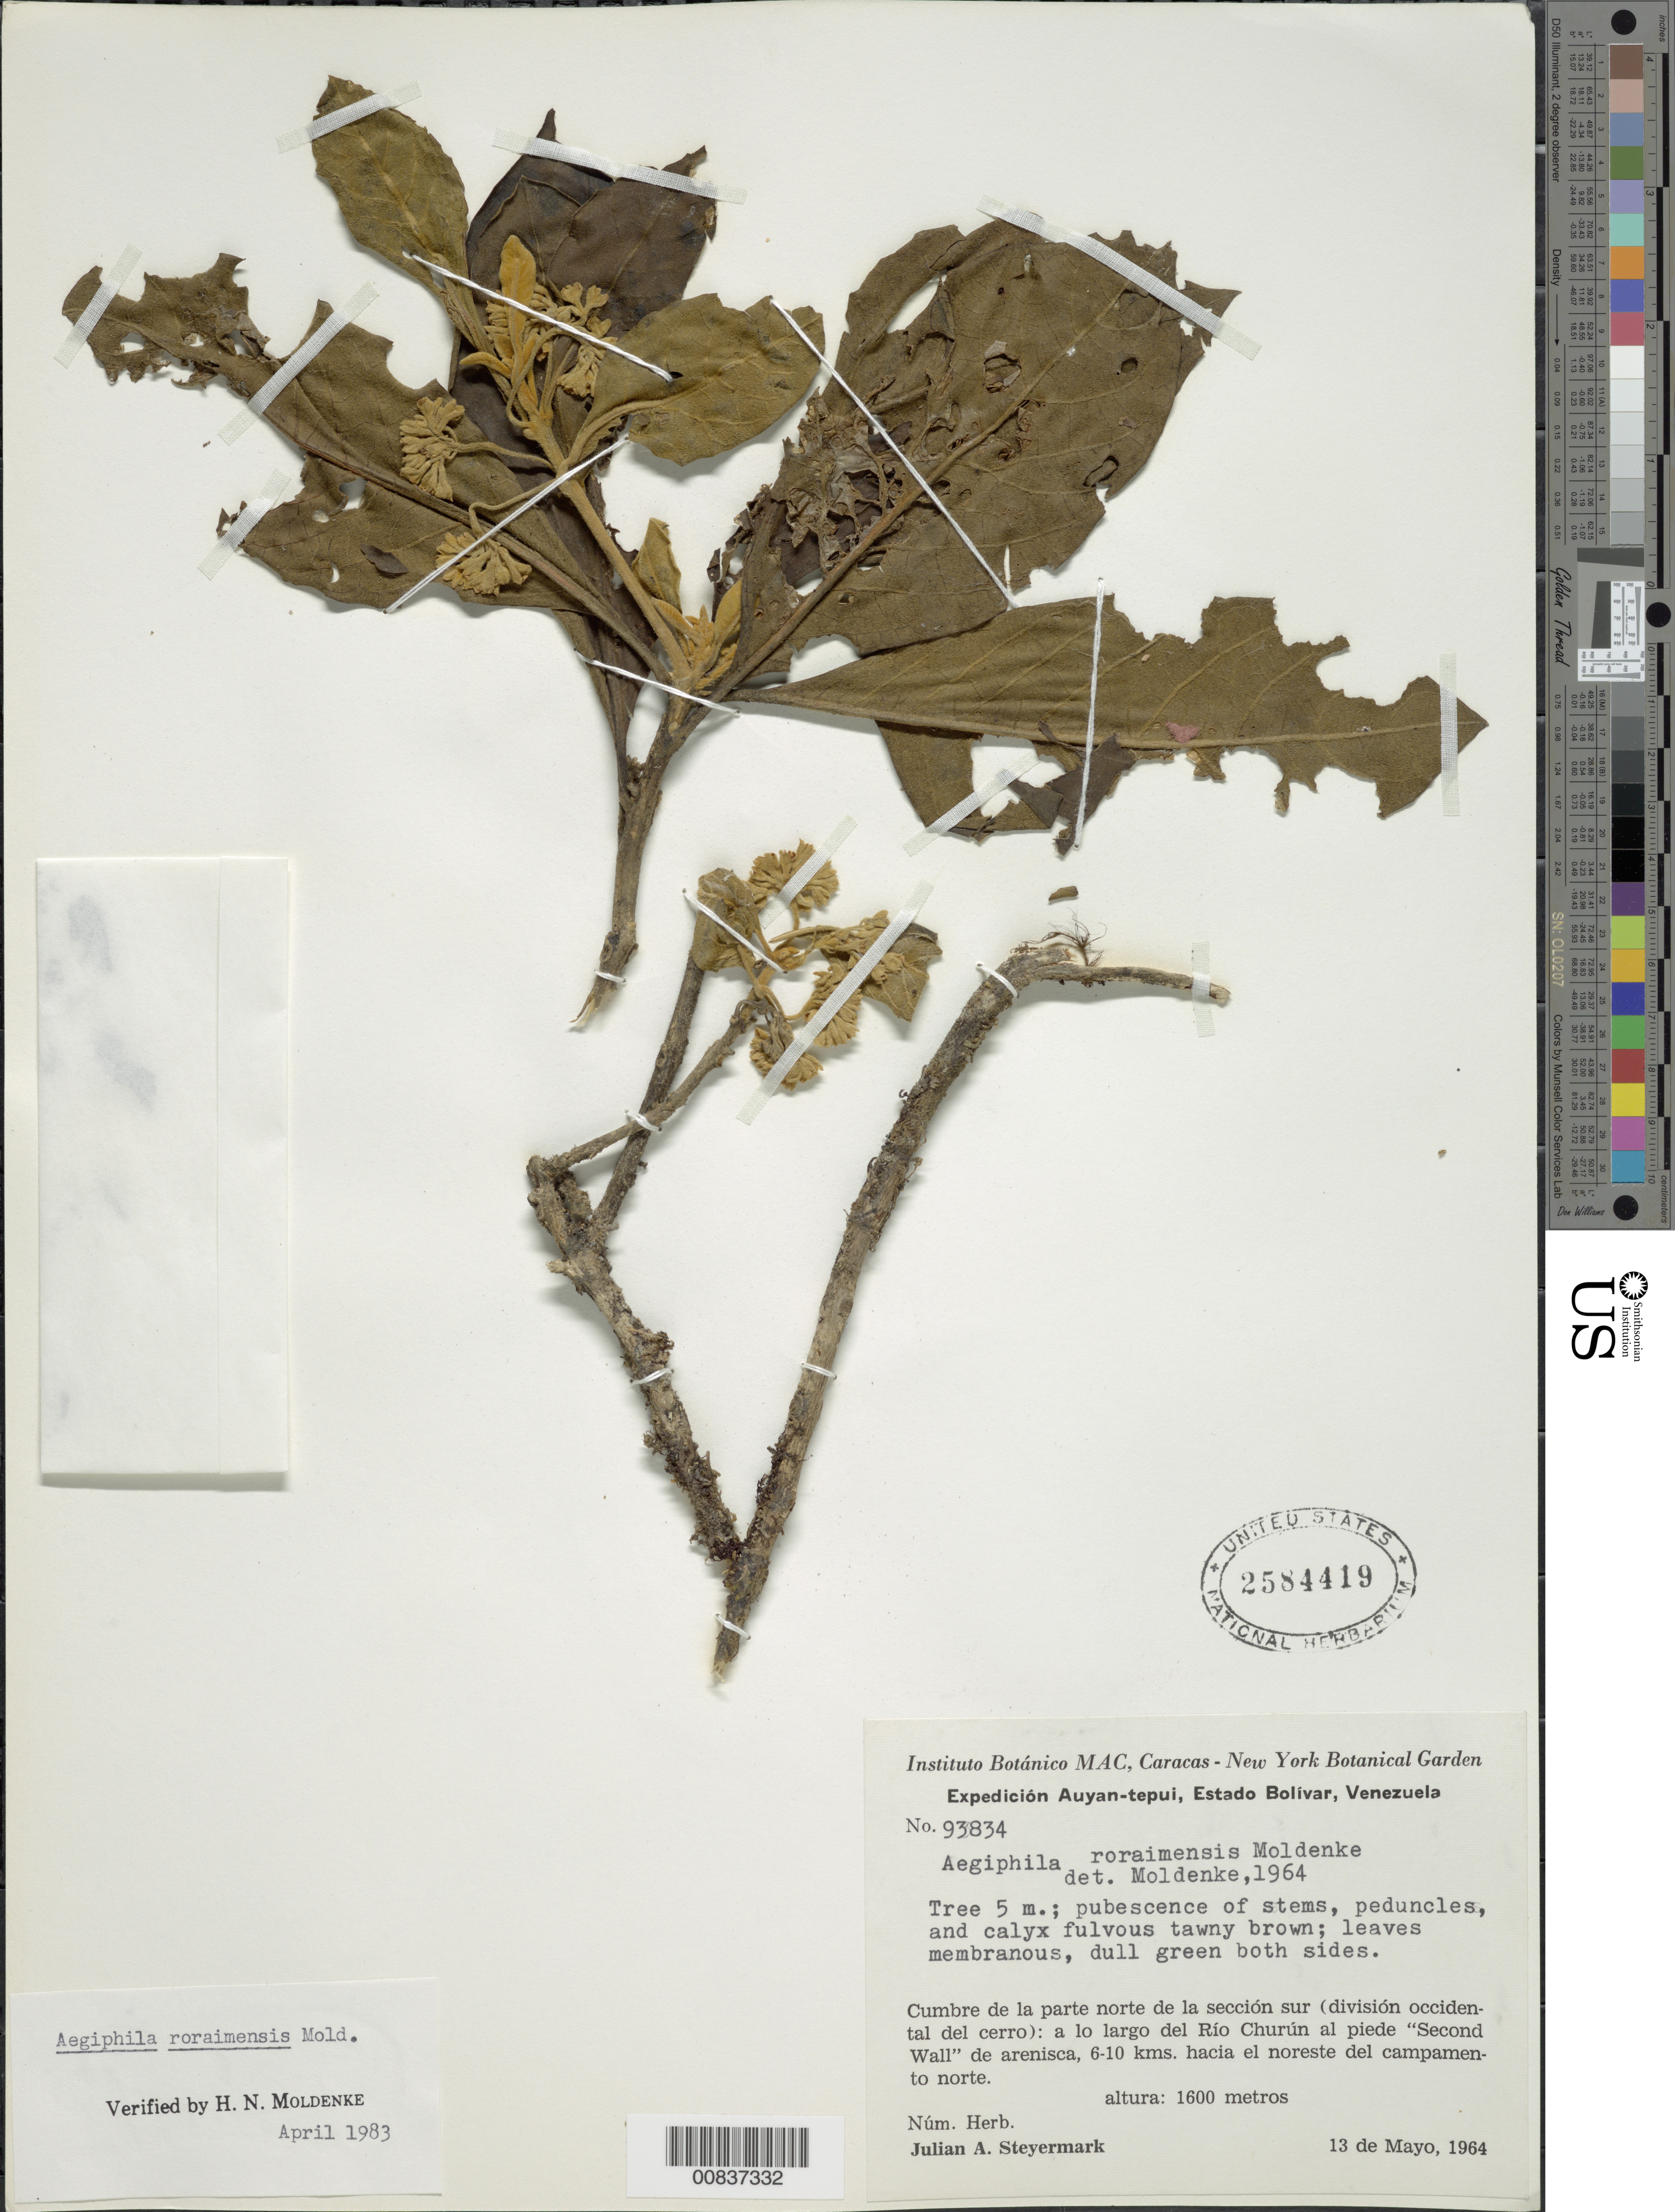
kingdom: Plantae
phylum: Tracheophyta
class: Magnoliopsida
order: Lamiales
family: Lamiaceae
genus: Aegiphila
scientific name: Aegiphila roraimensis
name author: Moldenke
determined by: Moldenke, H. N.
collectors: J. Steyermark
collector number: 93834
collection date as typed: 13-May-64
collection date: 1964-05-13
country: Venezuela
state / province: Bolívar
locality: Auyan-tepuí, Río Churún, de la parte norte de la seccion sur (division occidental), al pie de "Second Wall" de arenisca, 6-10 km hacia el NE del campamento norte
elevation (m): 1600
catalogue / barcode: US 2584419